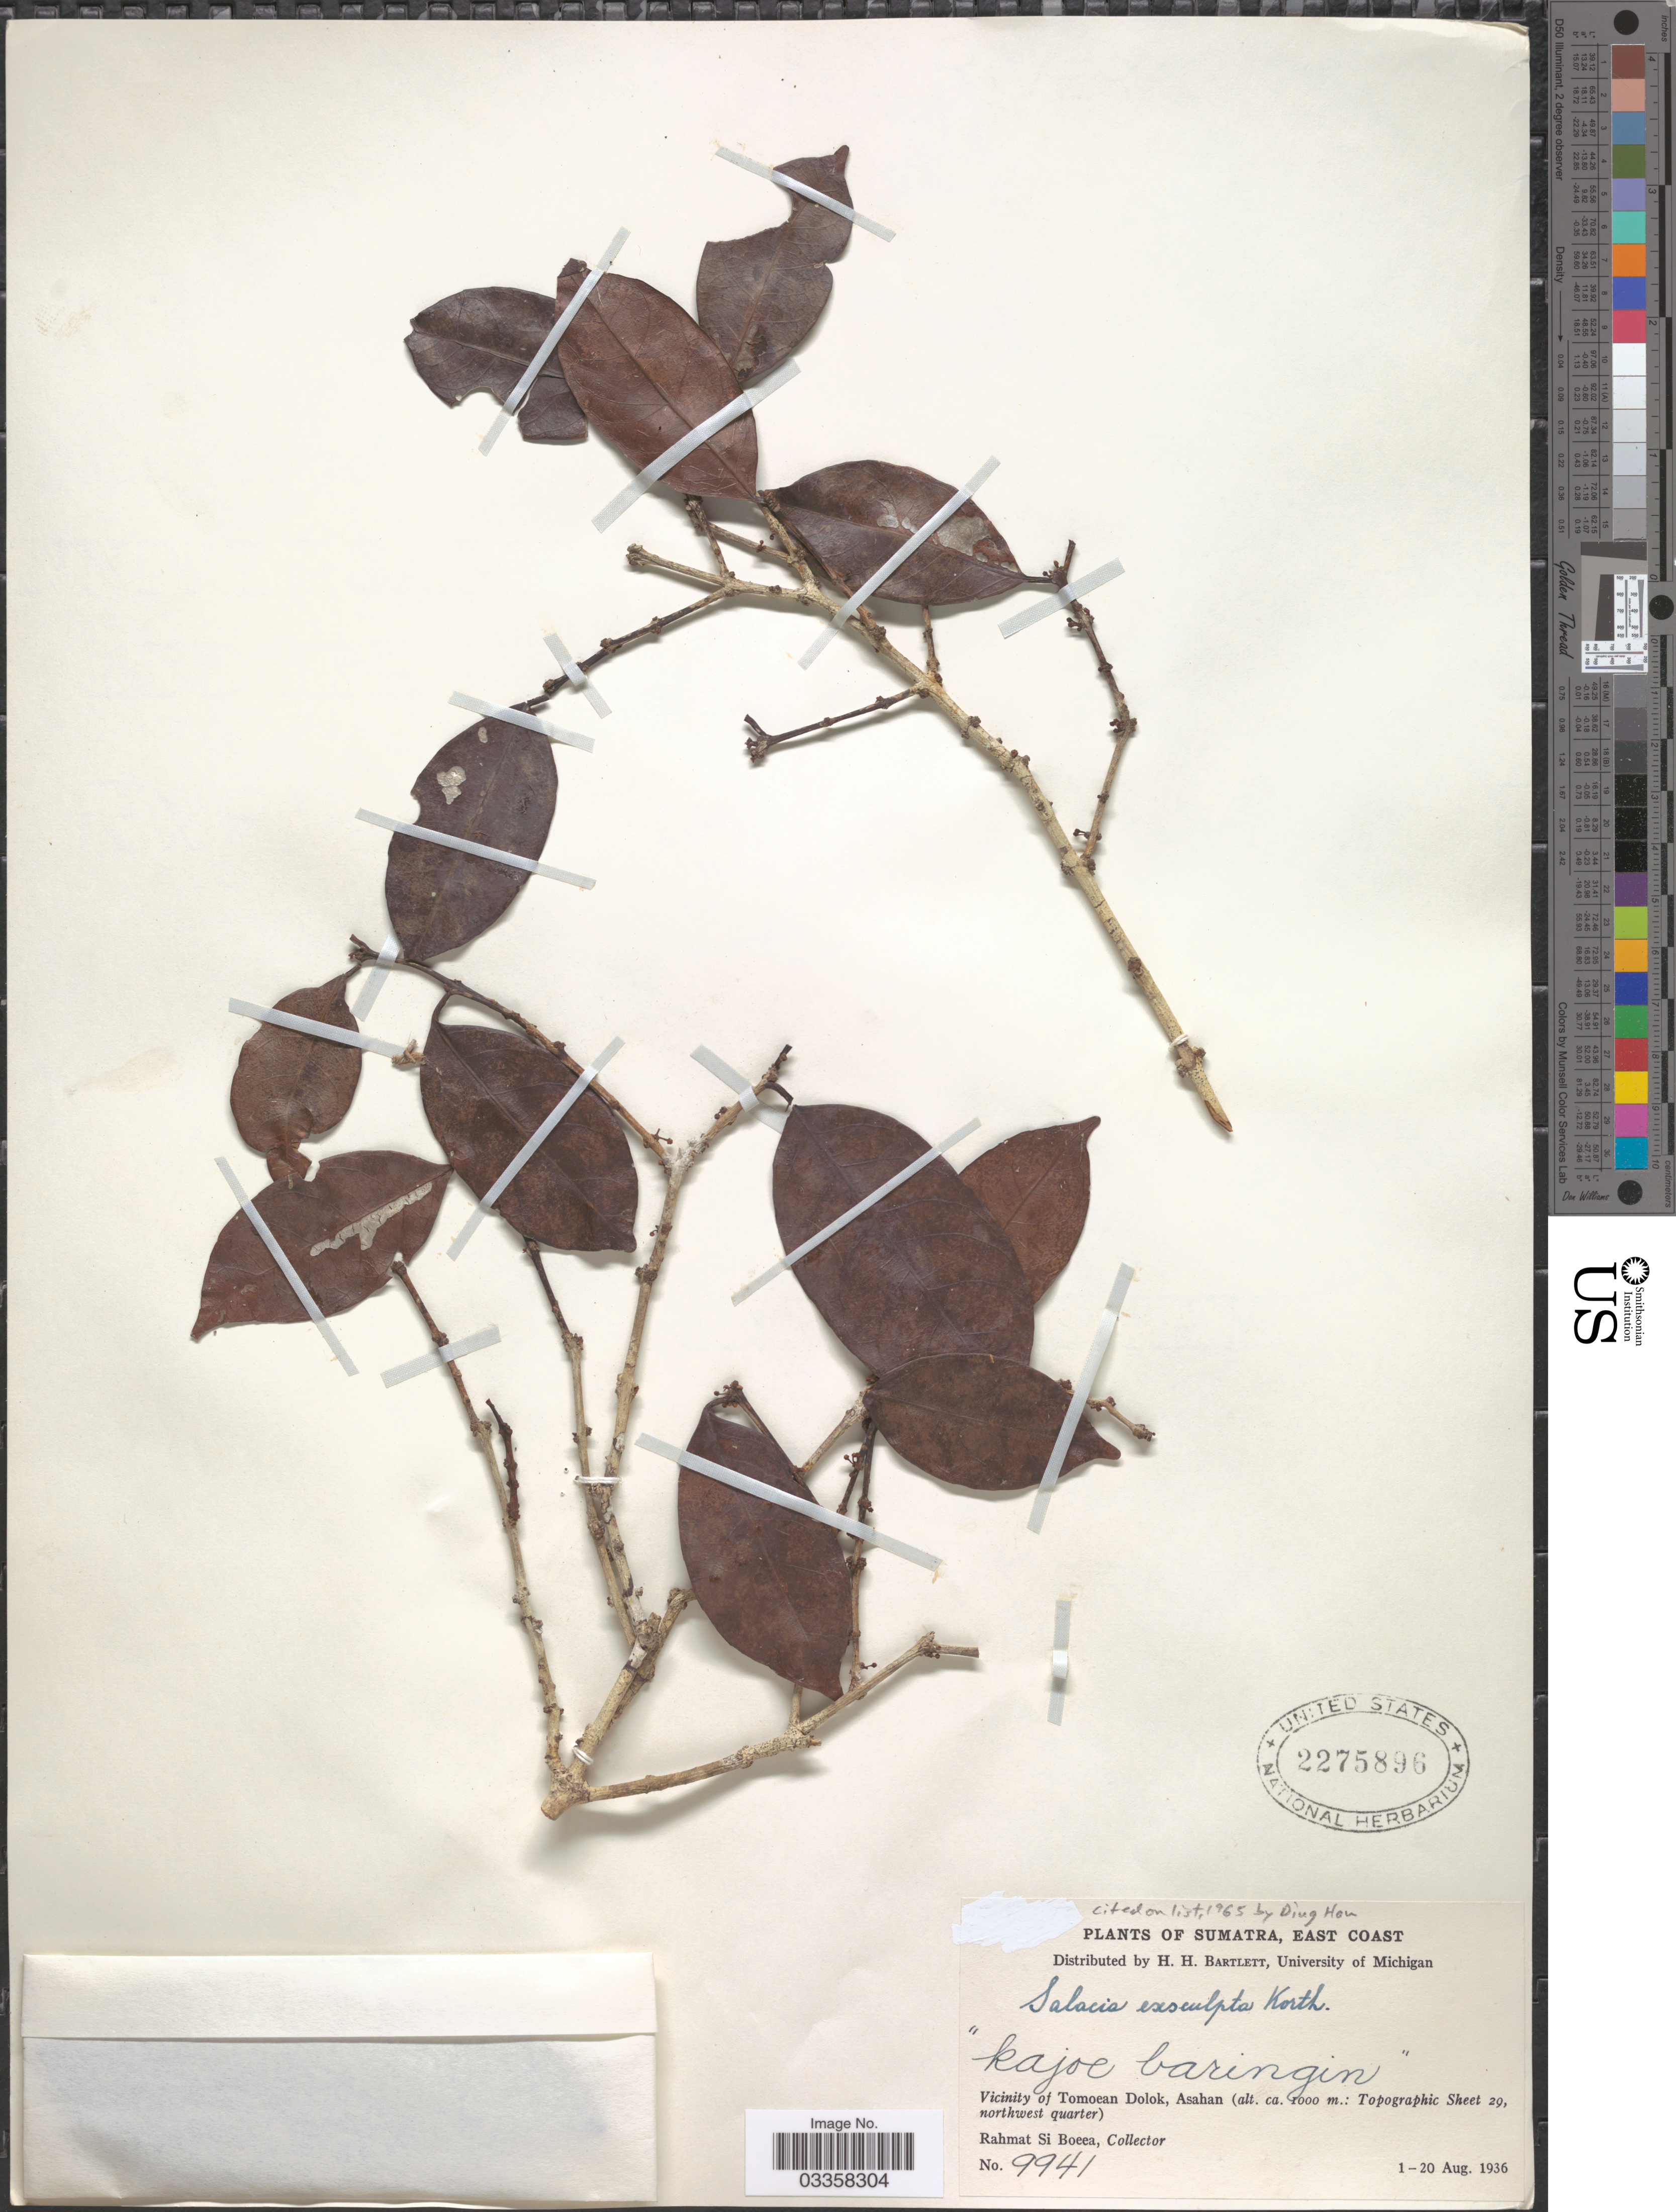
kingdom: Plantae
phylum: Tracheophyta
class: Magnoliopsida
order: Celastrales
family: Celastraceae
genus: Salacia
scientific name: Salacia exsculpta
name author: Korth.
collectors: Rahmat Si Boeea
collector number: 9941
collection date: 1936-08-01/1936-08-20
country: Indonesia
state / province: Sumatra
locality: Sumatra, East Coast. Vicinity of Tomoean Dolok, Asahan (Topographic Sheet 29, northwest quarter).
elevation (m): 1000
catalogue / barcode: US 2275896